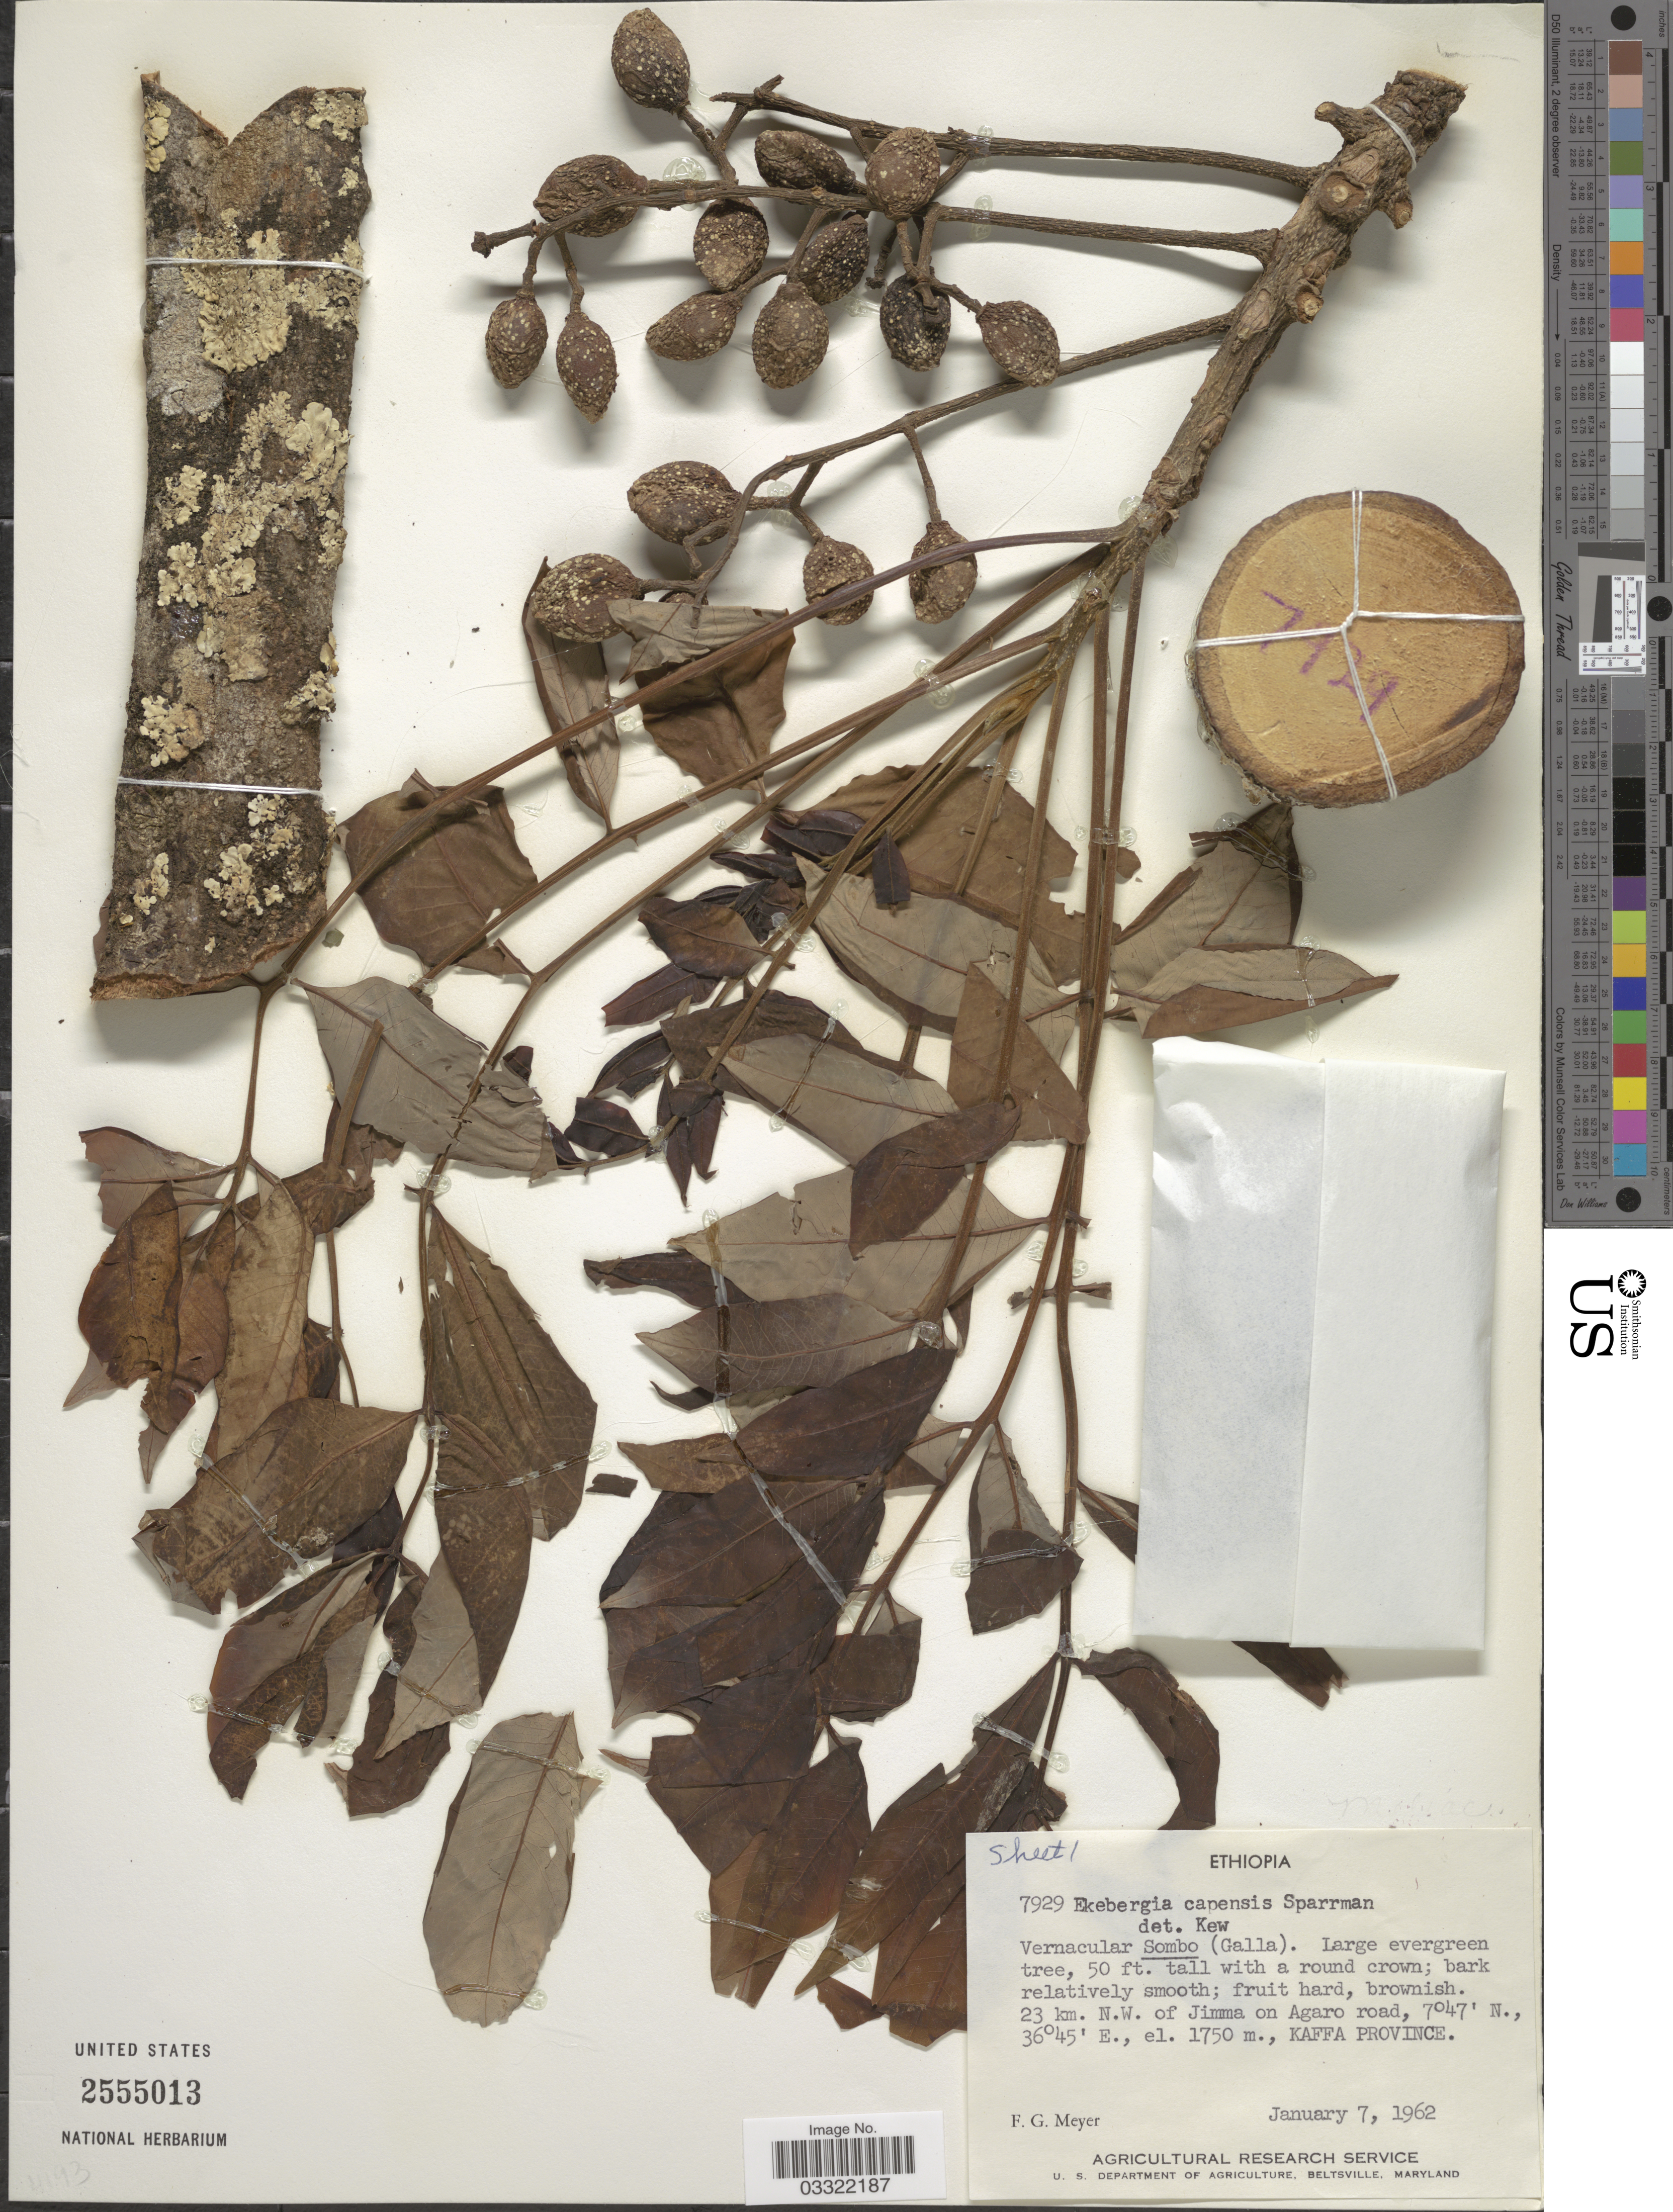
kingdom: Plantae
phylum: Tracheophyta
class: Magnoliopsida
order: Sapindales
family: Meliaceae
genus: Ekebergia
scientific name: Ekebergia capensis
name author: Sparrm.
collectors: F. G. Meyer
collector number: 7929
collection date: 1962-01-07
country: Ethiopia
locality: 23 km. N.W. of Jimma on Agaro road, Kaffa Province.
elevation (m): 1750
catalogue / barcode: US 2555013